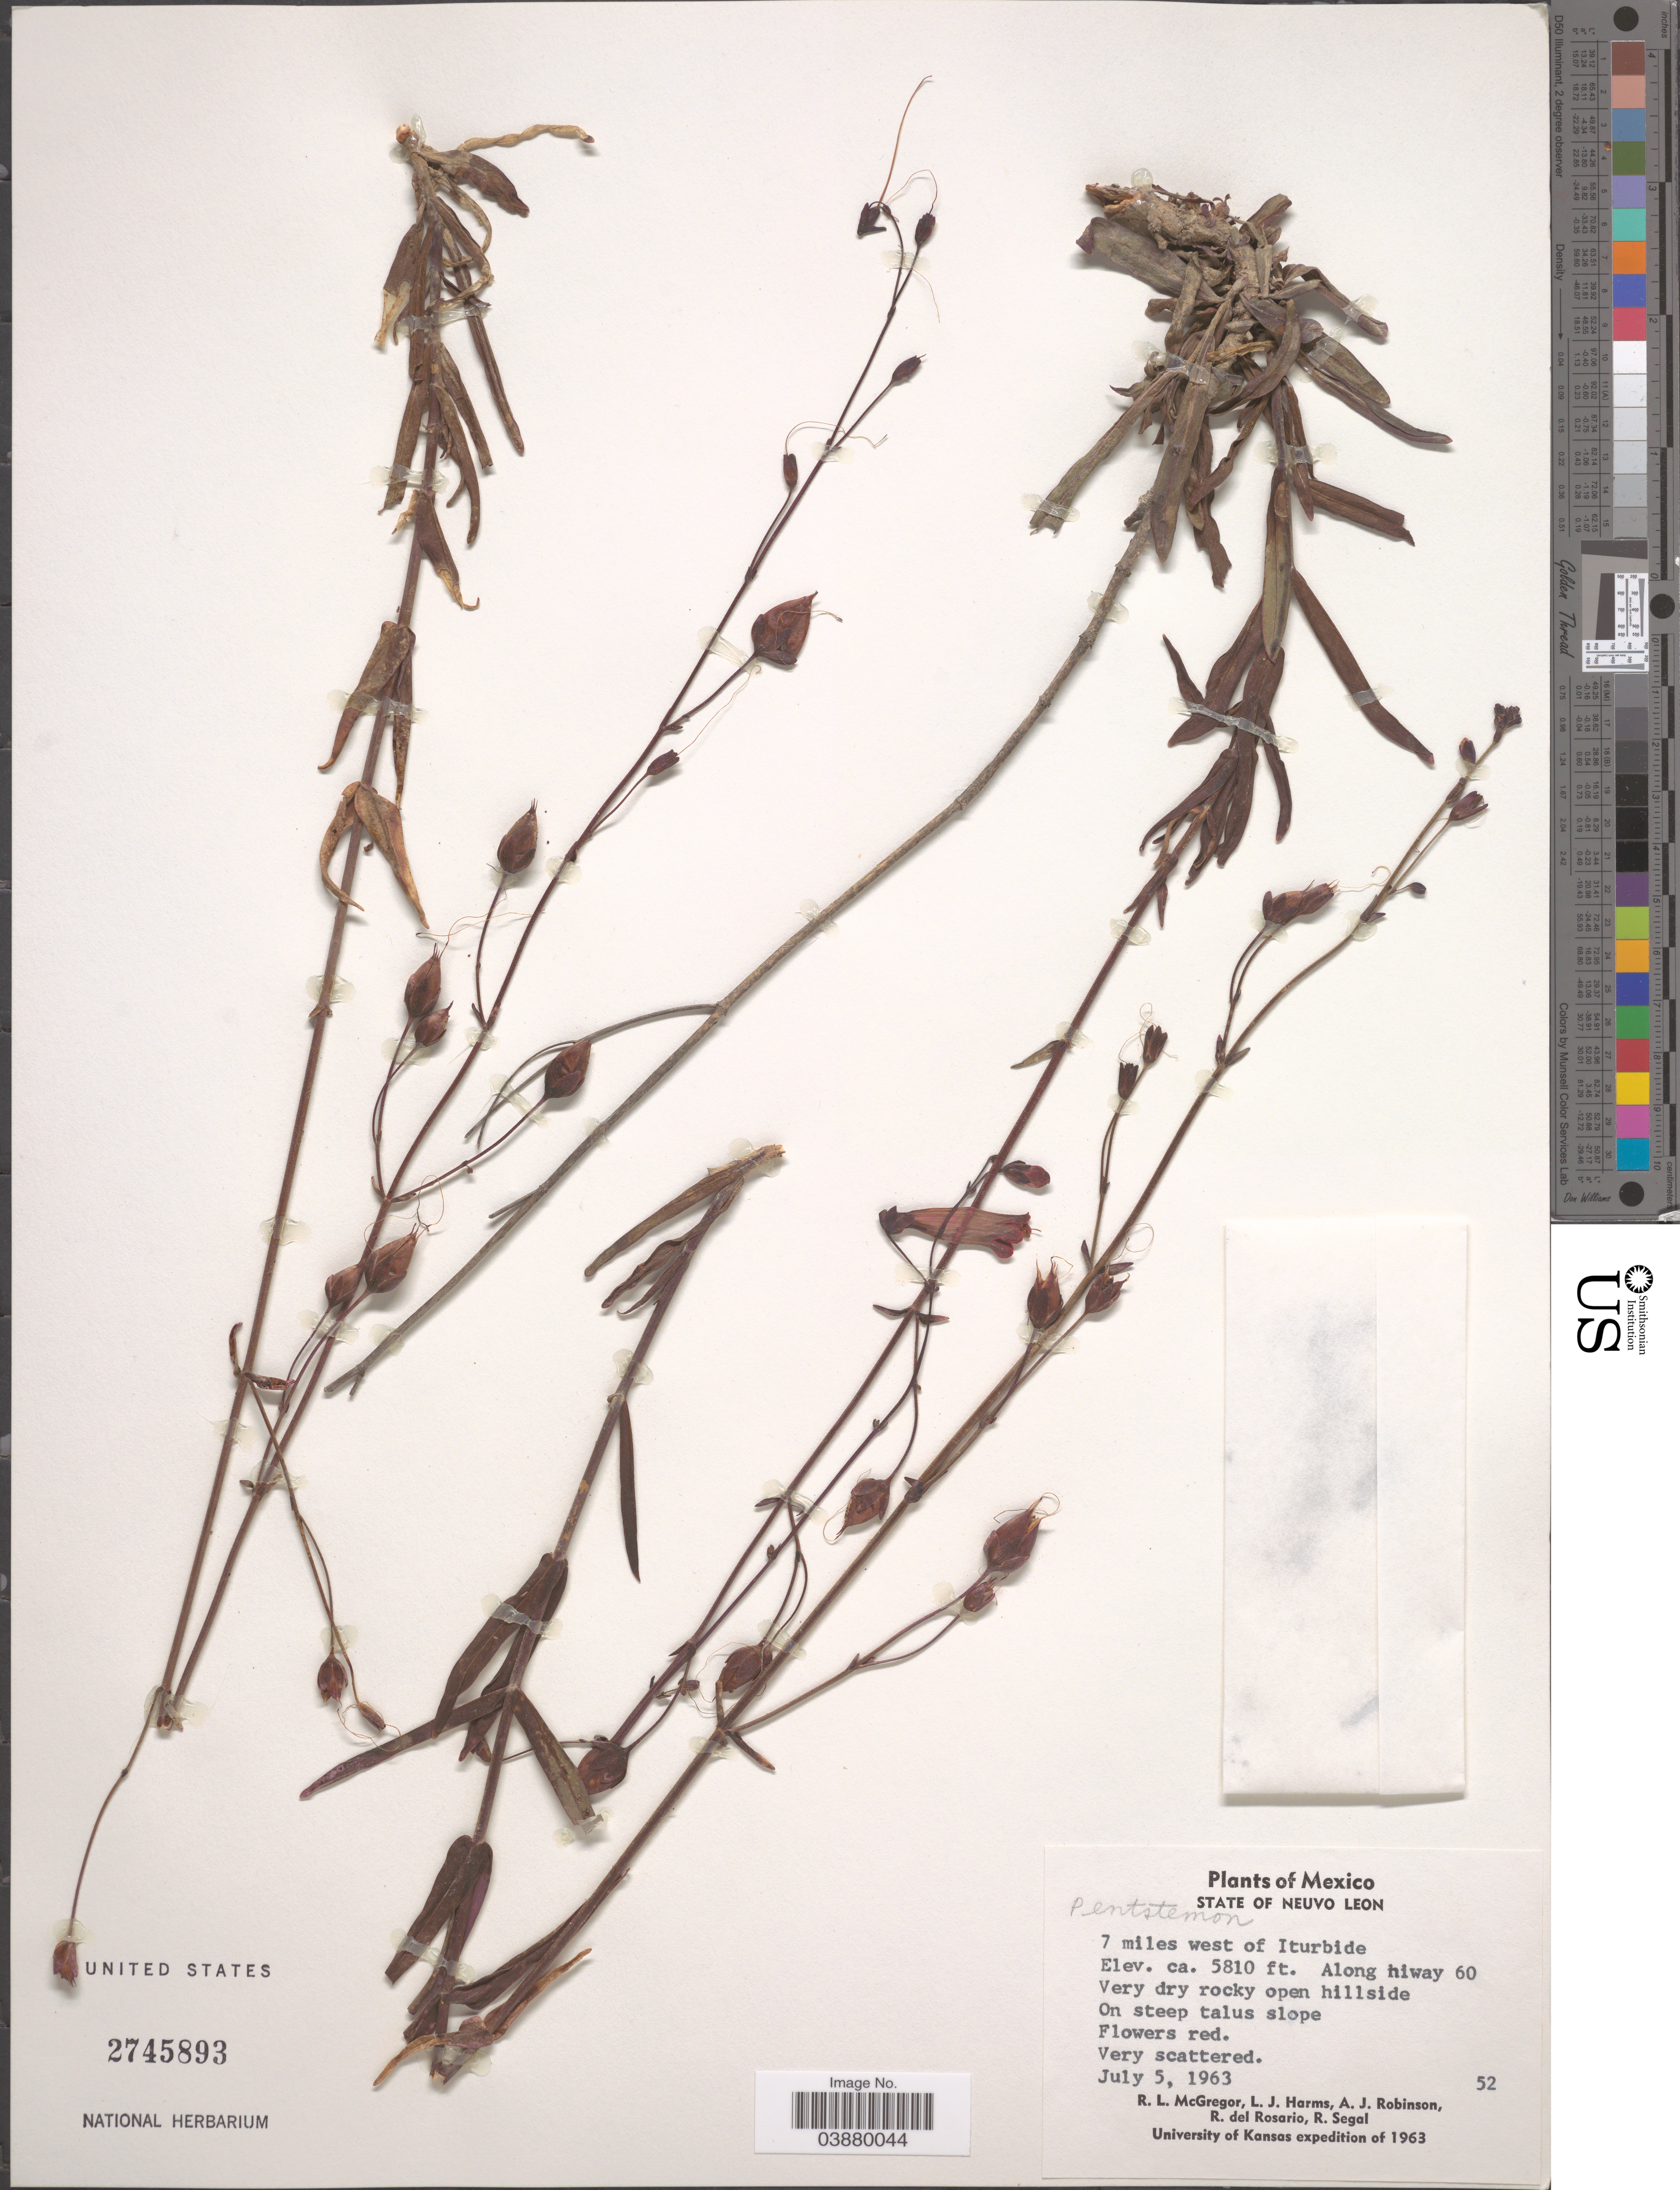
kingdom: Plantae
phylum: Tracheophyta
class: Magnoliopsida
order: Lamiales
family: Plantaginaceae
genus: Penstemon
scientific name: Penstemon sp.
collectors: R. McGregor, L. Harms, A. J. Robinson, R. del Rosario & R. Segal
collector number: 52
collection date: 1963-07-05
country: Mexico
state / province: Nuevo León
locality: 7 miles west of Iturbide. Along hiway 60.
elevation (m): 1771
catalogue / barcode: US 2745893